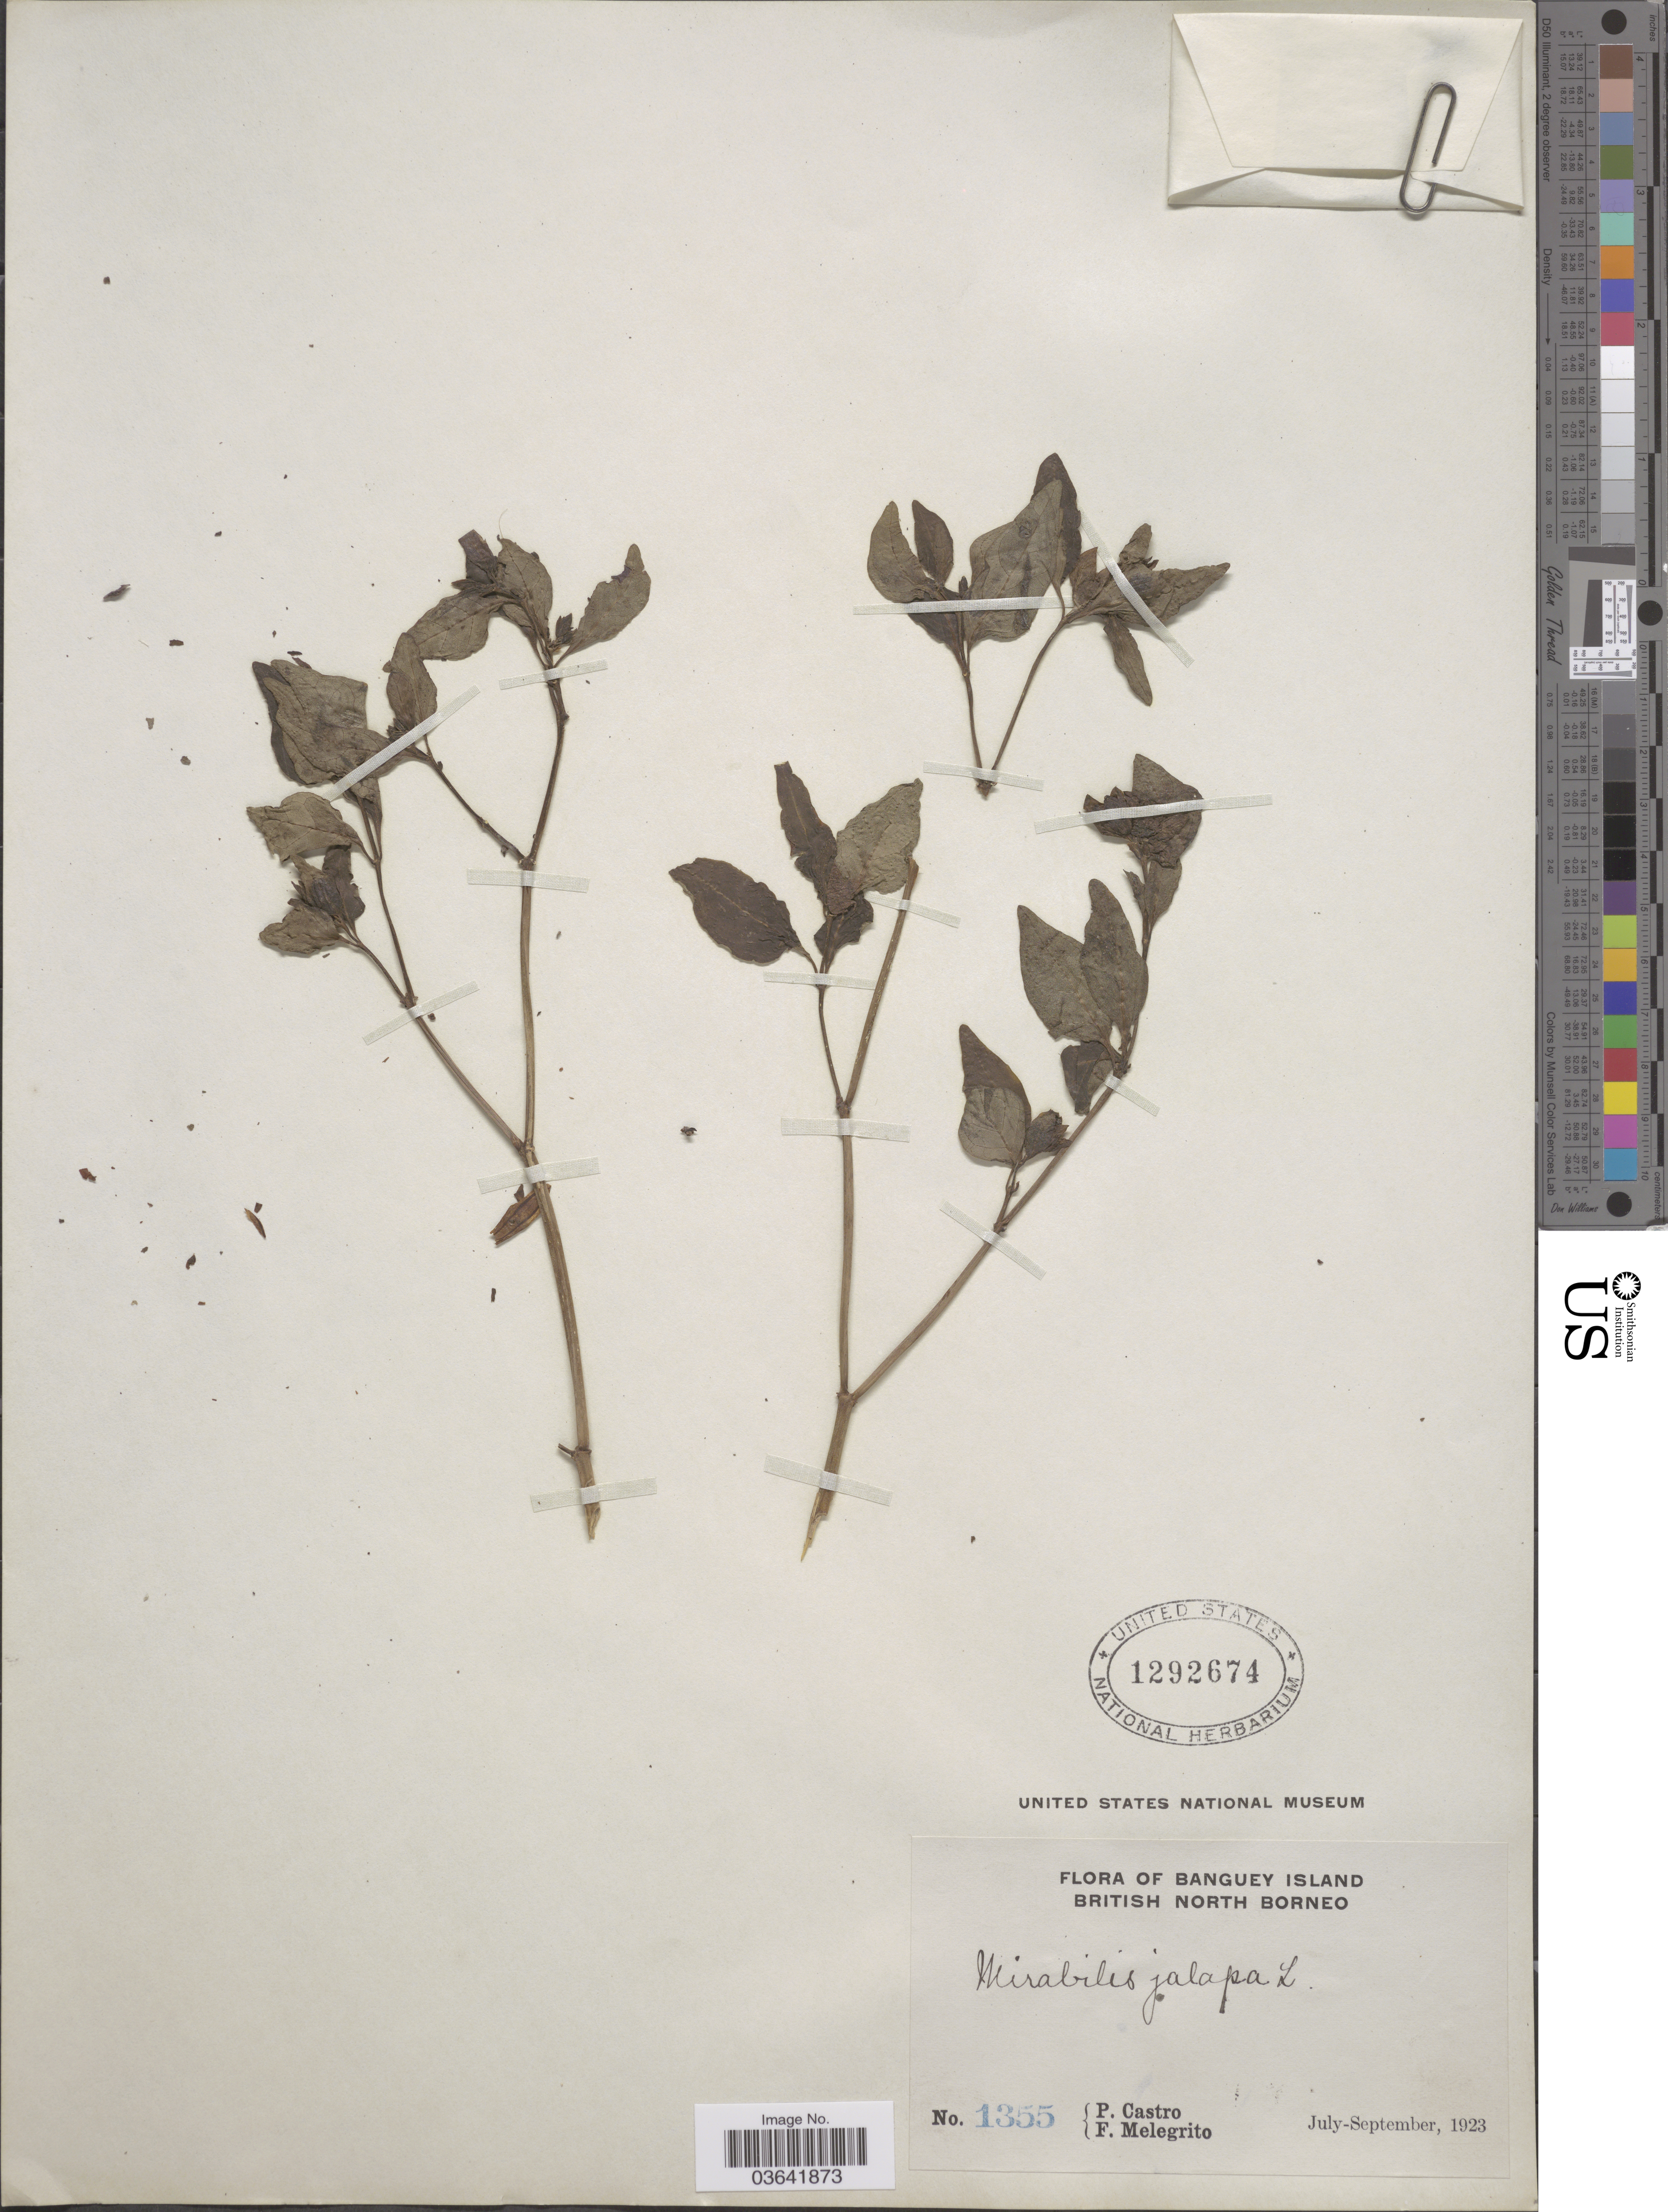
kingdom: Plantae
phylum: Tracheophyta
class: Magnoliopsida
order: Caryophyllales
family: Nyctaginaceae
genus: Mirabilis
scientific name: Mirabilis jalapa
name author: L.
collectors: P. Castro & F. Melegrito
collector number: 1355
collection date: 1923-07/1923-09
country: Malaysia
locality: Banguey Island. British North Borneo.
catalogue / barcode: US 1292674